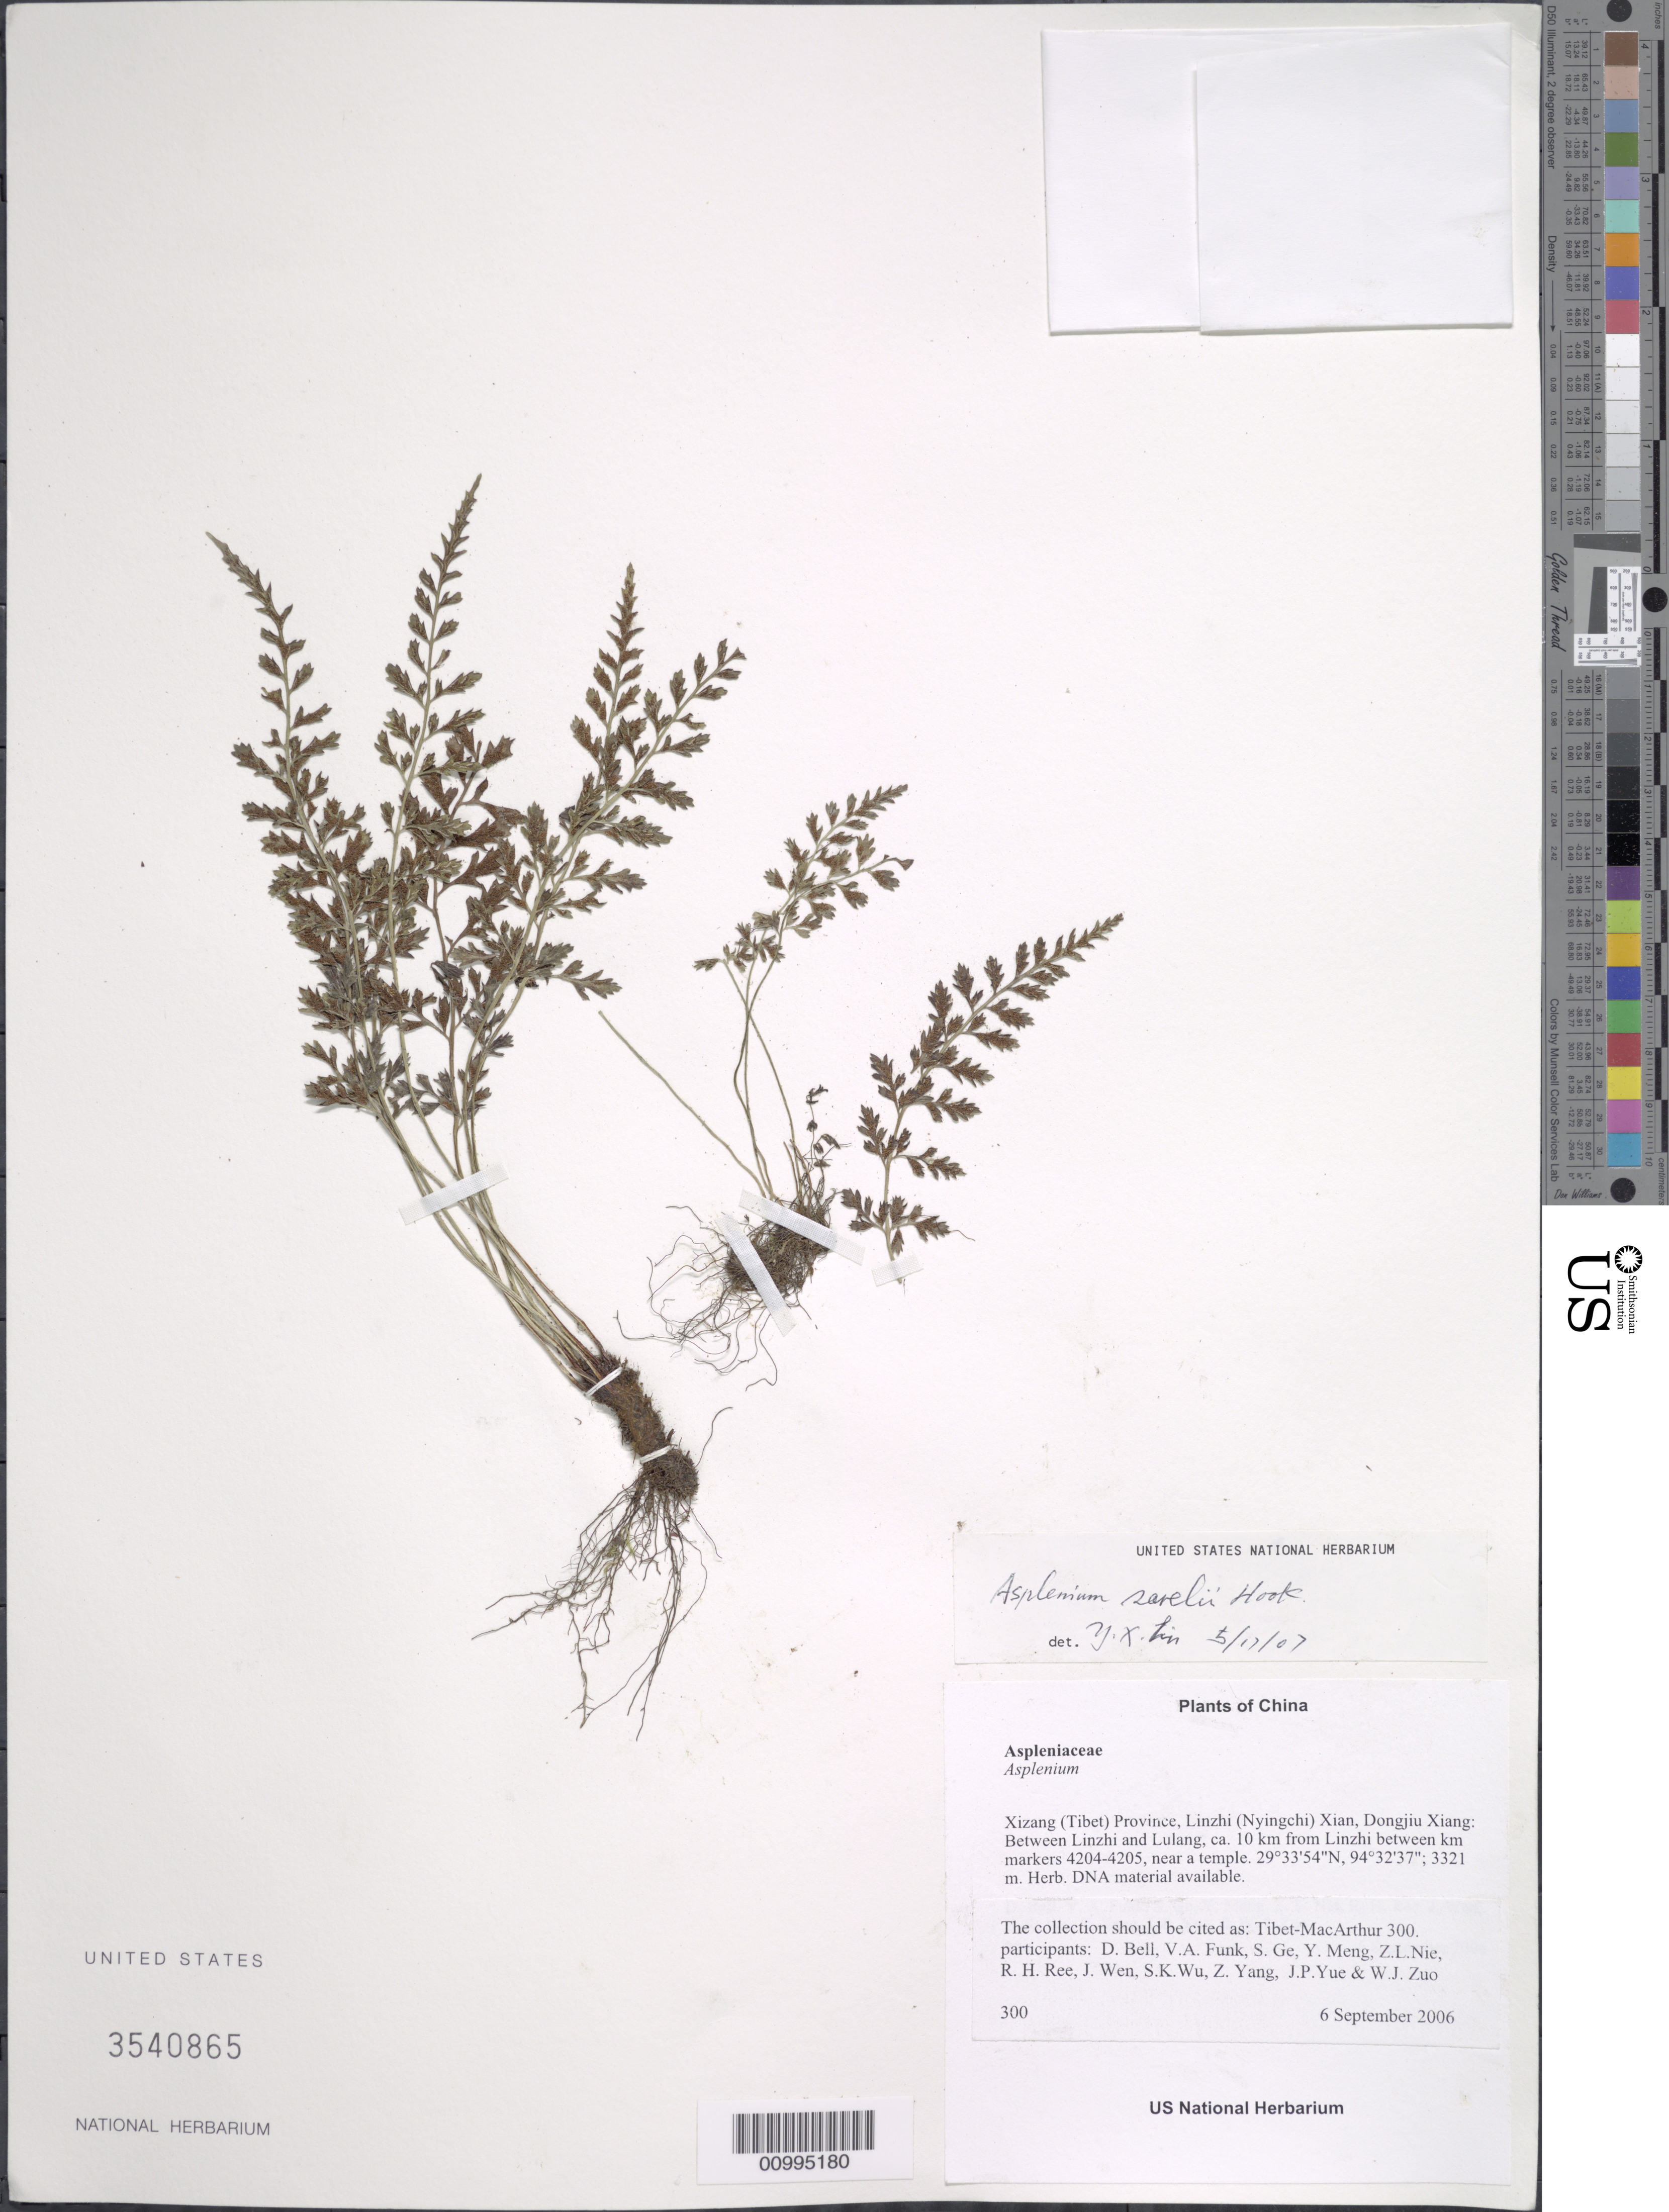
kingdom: Plantae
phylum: Tracheophyta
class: Polypodiopsida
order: Polypodiales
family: Aspleniaceae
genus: Asplenium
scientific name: Asplenium sarelii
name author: Hook.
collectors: Tibet-MacArthur, D. A. Bell, V. Funk, S. Ge, Y. Meng, Z. Nie, R. Ree, J. Wen, S. K. Wu, Z. Yang, J. Yue & W. Zuo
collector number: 300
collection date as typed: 06 Sep 2006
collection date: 2006-09-06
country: China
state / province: Xizang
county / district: Linzhi (Nyingchi) Xian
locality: Dongjiu Xiang. Between Linzhi and Lulang, ca. 10 km from Linzhi between km markers 4204-4205, near a temple.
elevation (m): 3321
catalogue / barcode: US 3540865